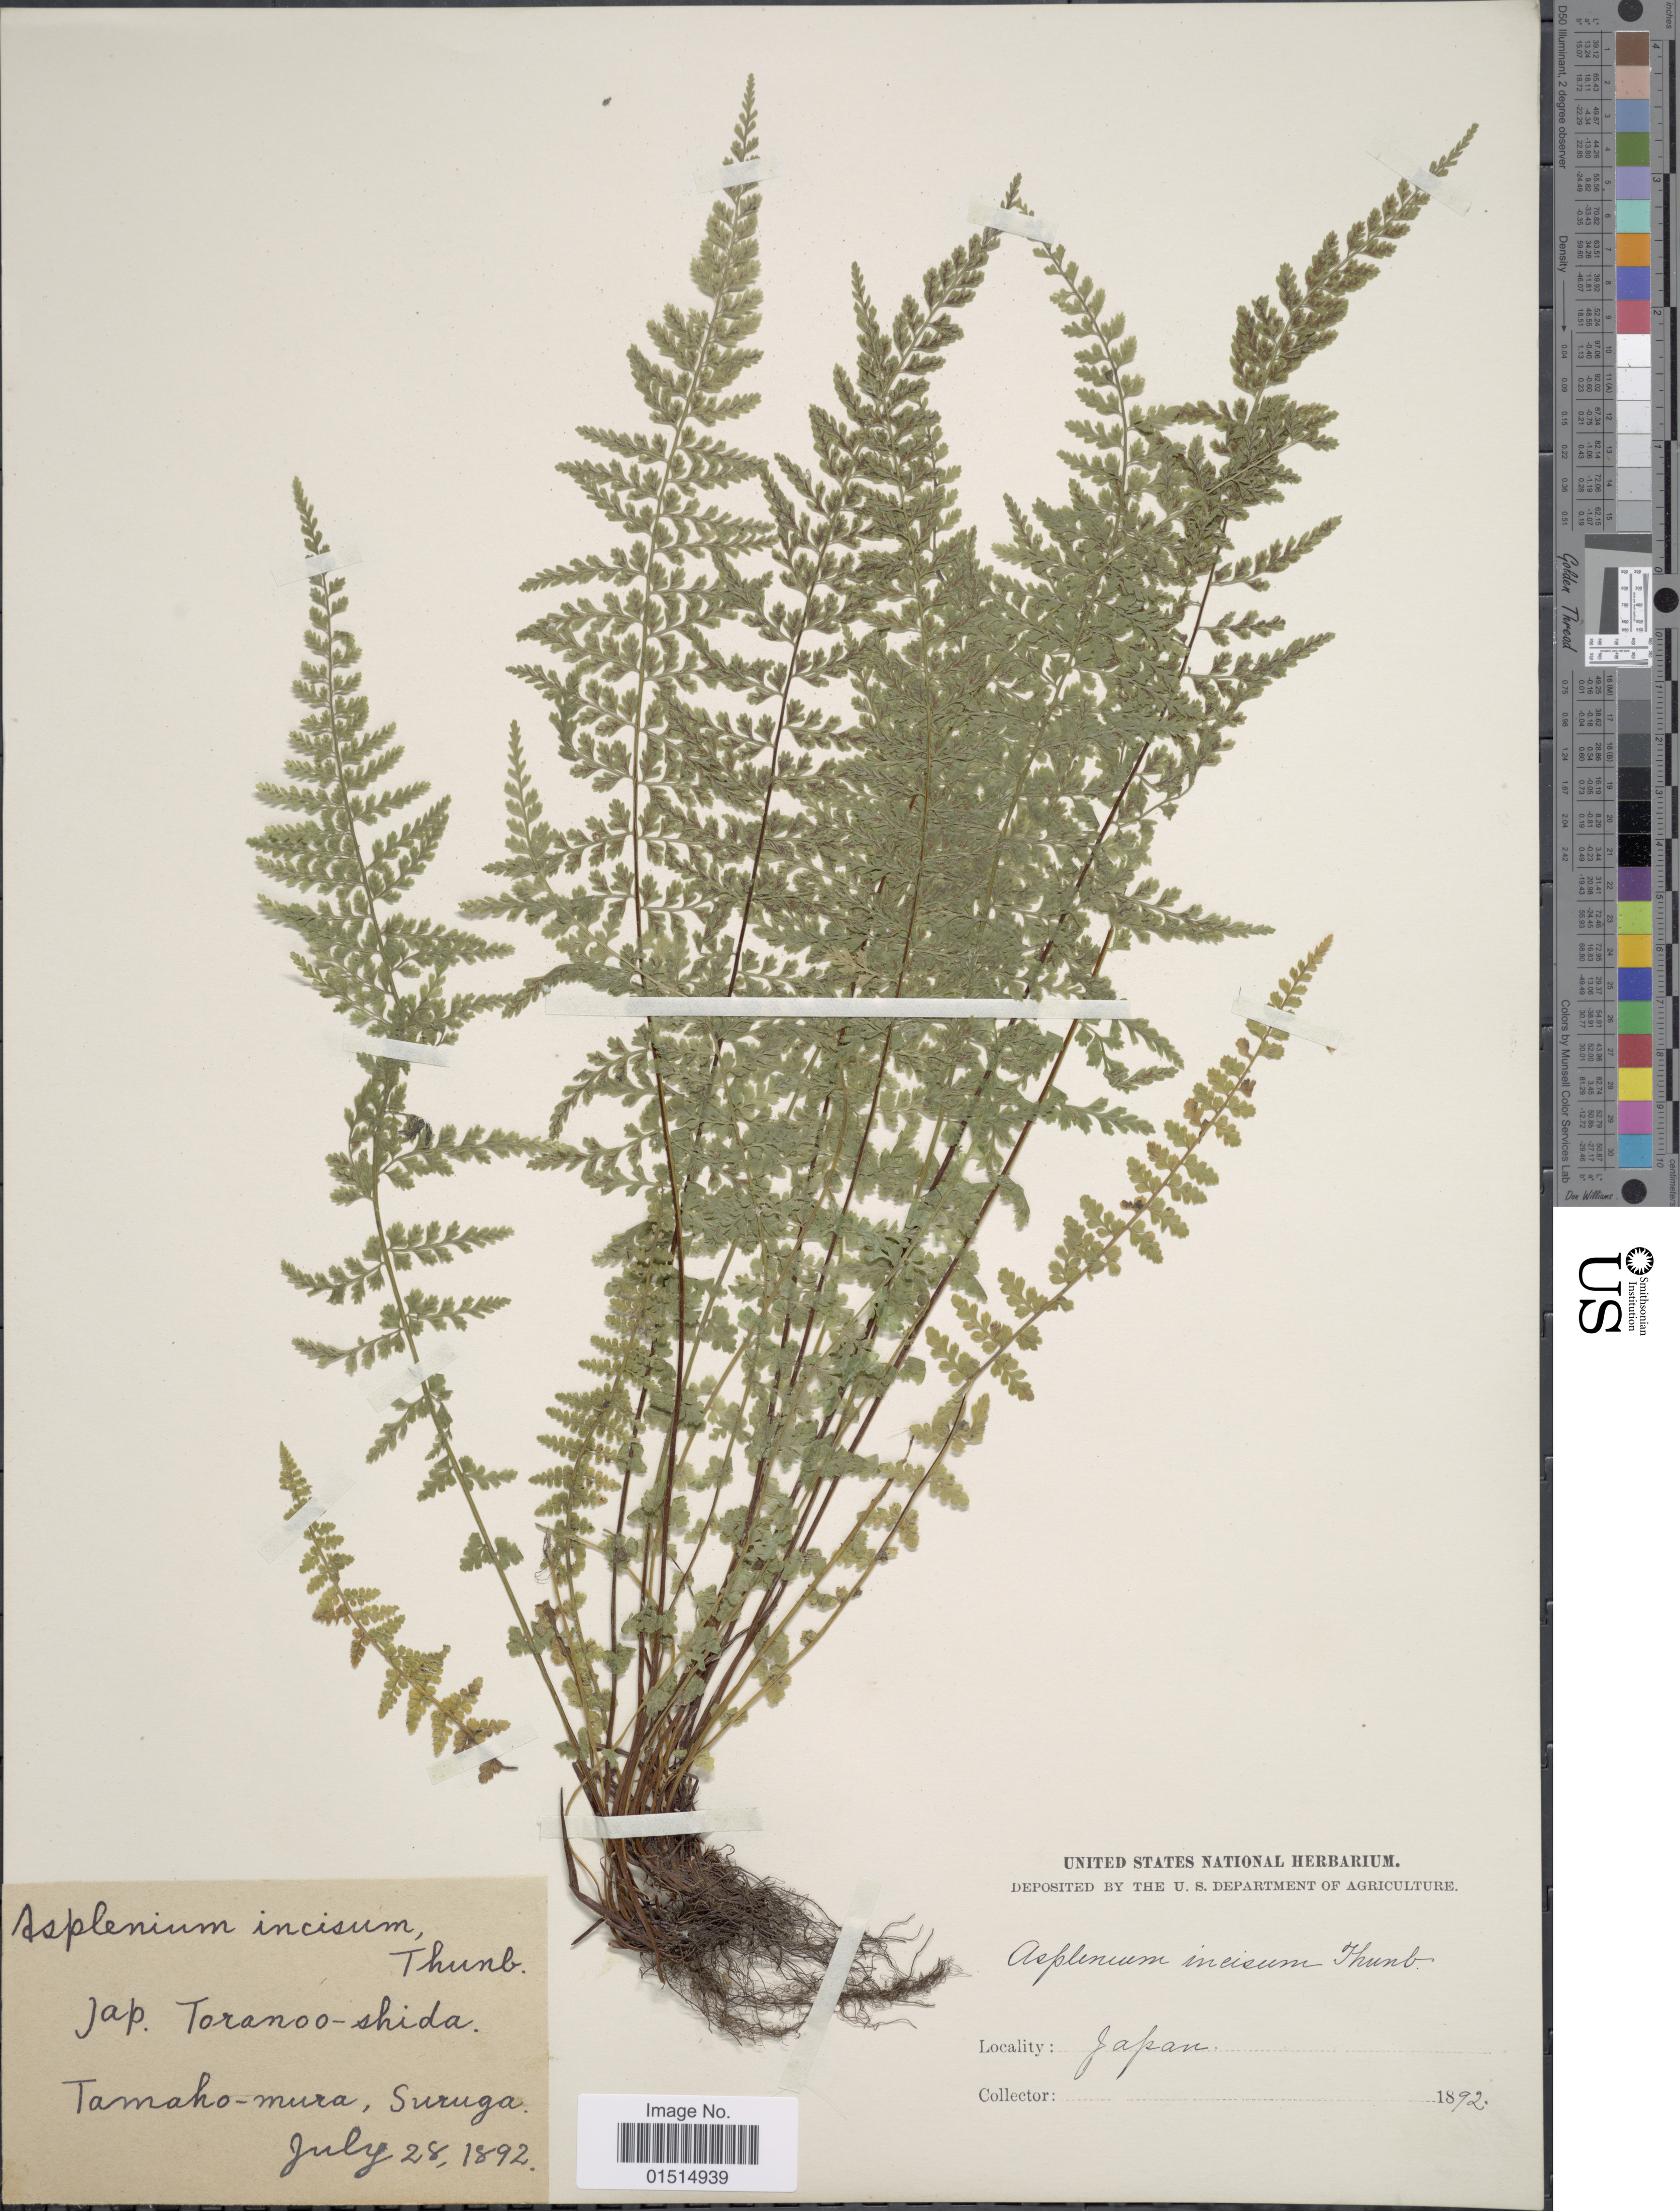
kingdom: Plantae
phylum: Tracheophyta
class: Polypodiopsida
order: Polypodiales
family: Aspleniaceae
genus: Asplenium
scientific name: Asplenium incisum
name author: Thunb.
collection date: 1892-07-28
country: Japan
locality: Tamaho-mura, Suruga